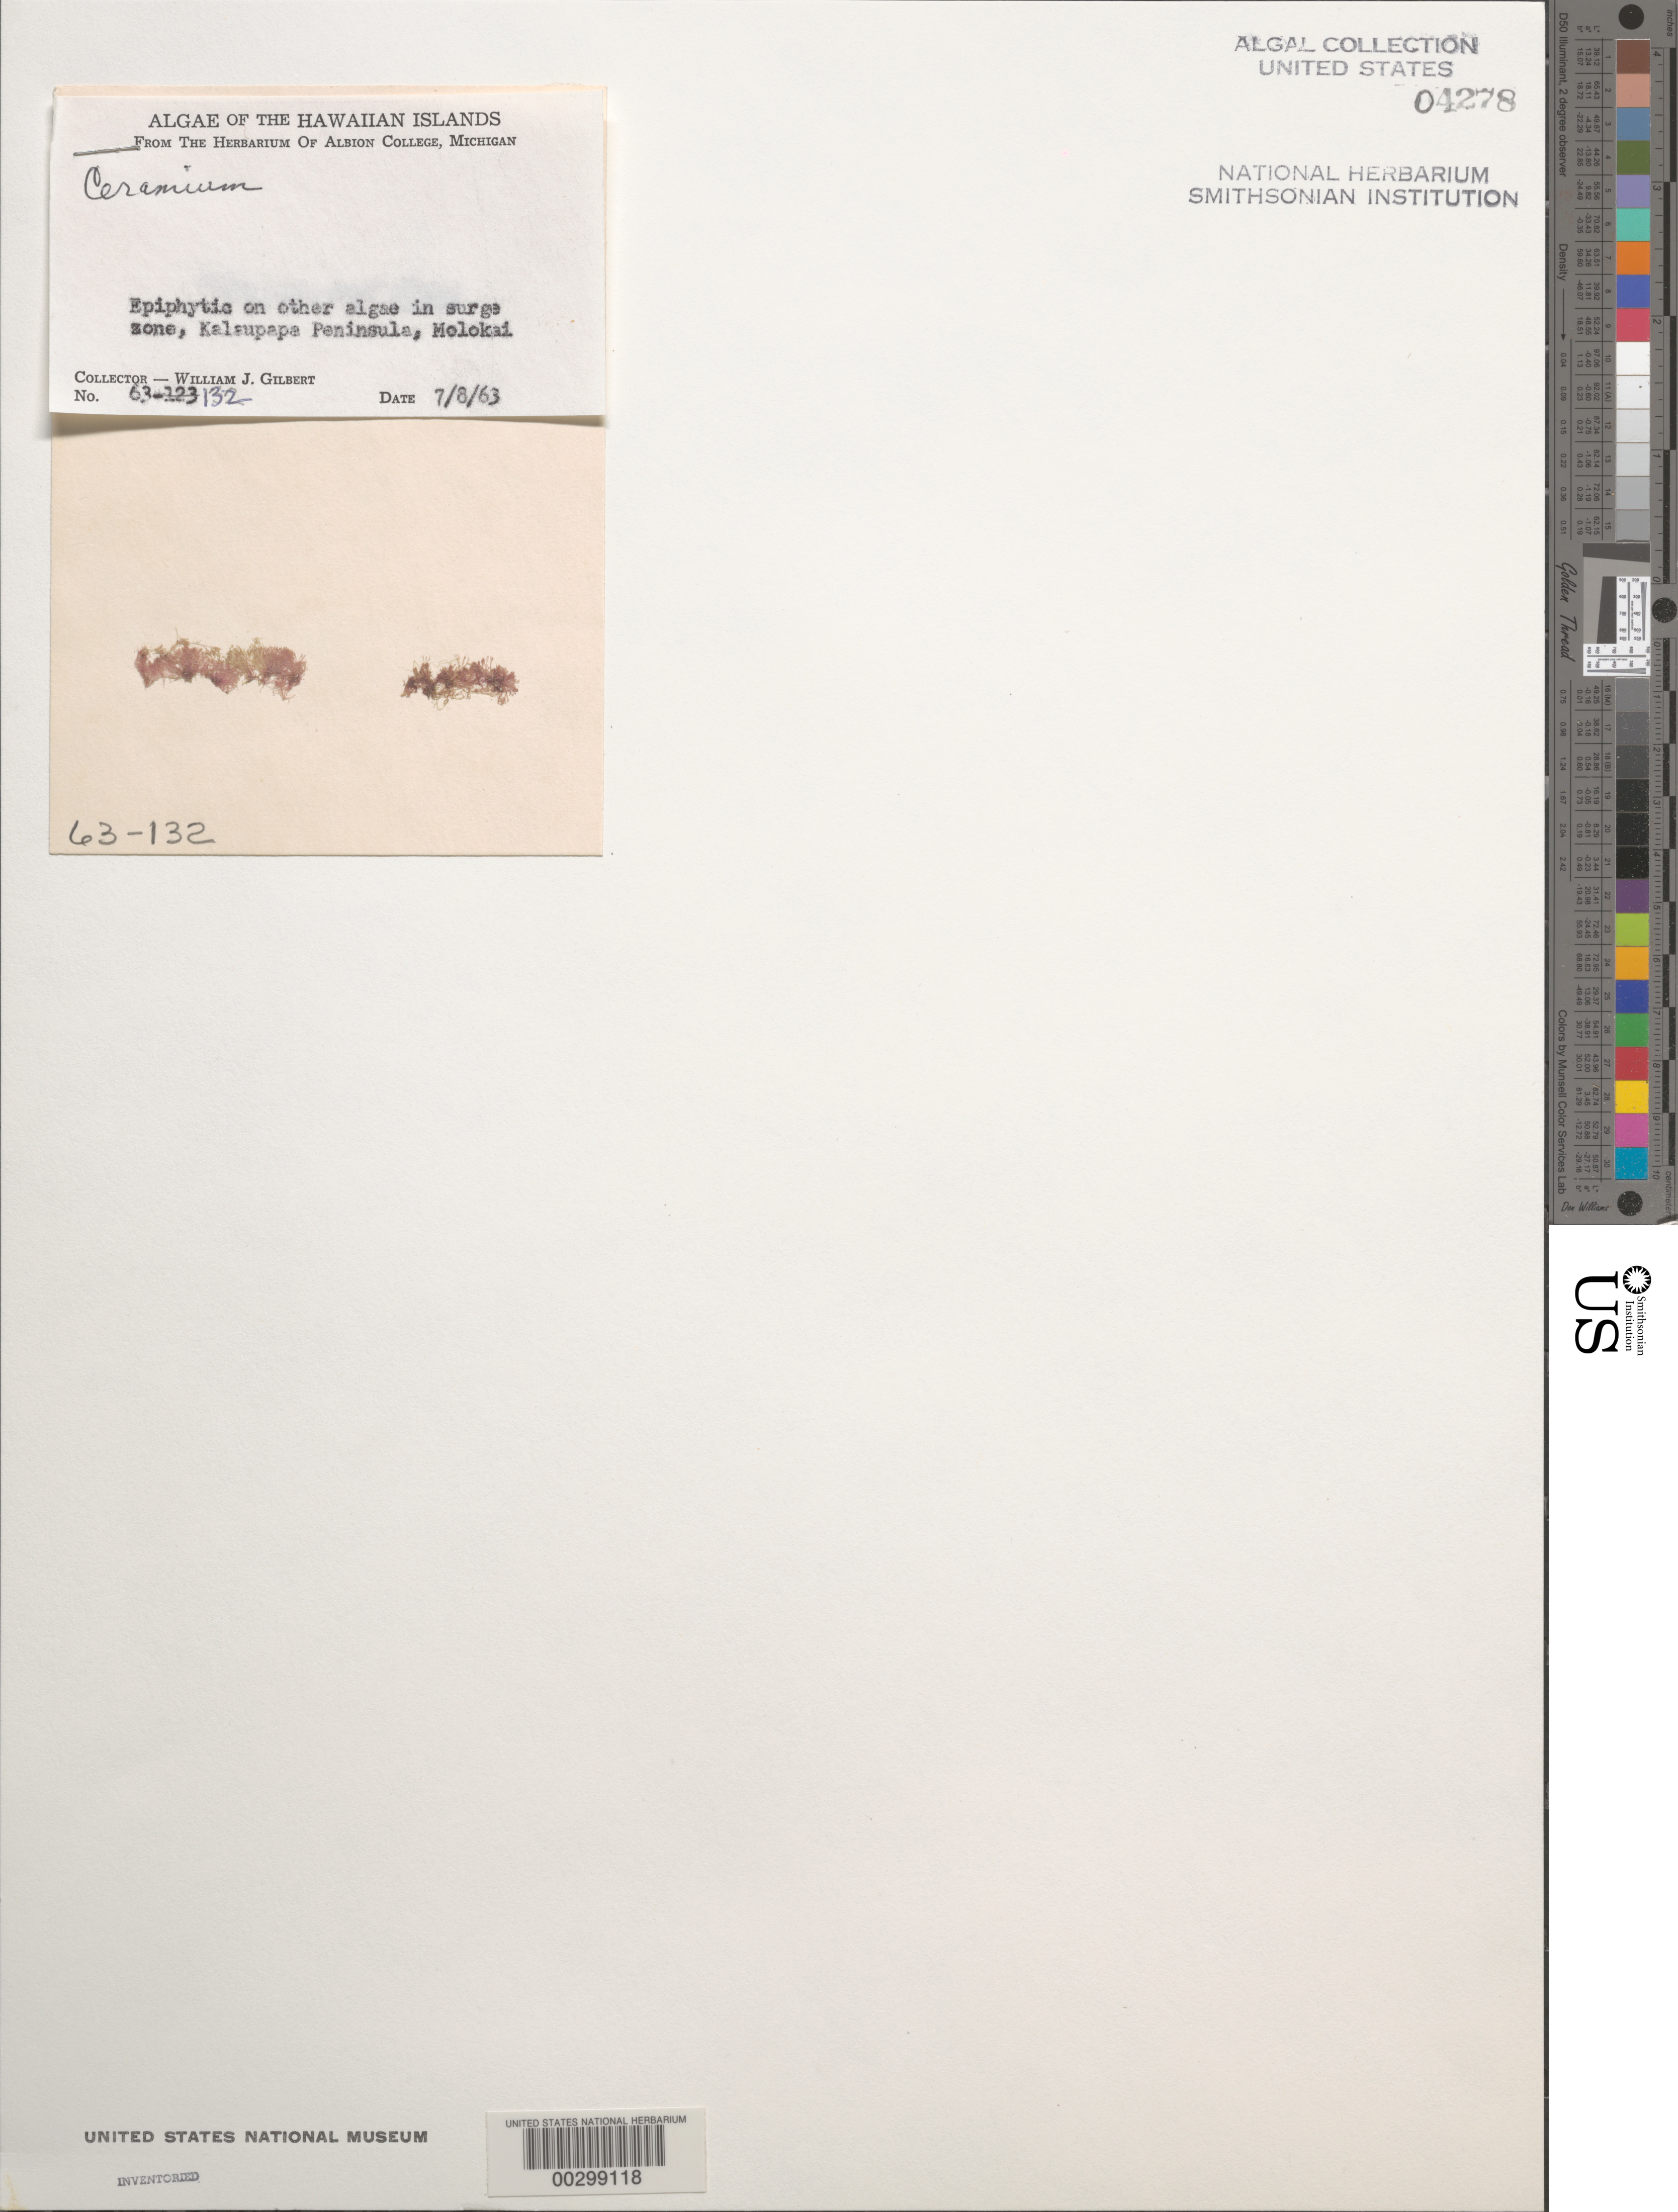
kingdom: Plantae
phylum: Rhodophyta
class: Florideophyceae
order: Ceramiales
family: Ceramiaceae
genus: Ceramium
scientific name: Ceramium sp.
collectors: W. J. Gilbert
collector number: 63-132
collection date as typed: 08 Jul 1963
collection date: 1963-07-08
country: United States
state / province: Hawaii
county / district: Maui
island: Moloka'i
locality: Kalaupapa Peninsula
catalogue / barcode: US 4278